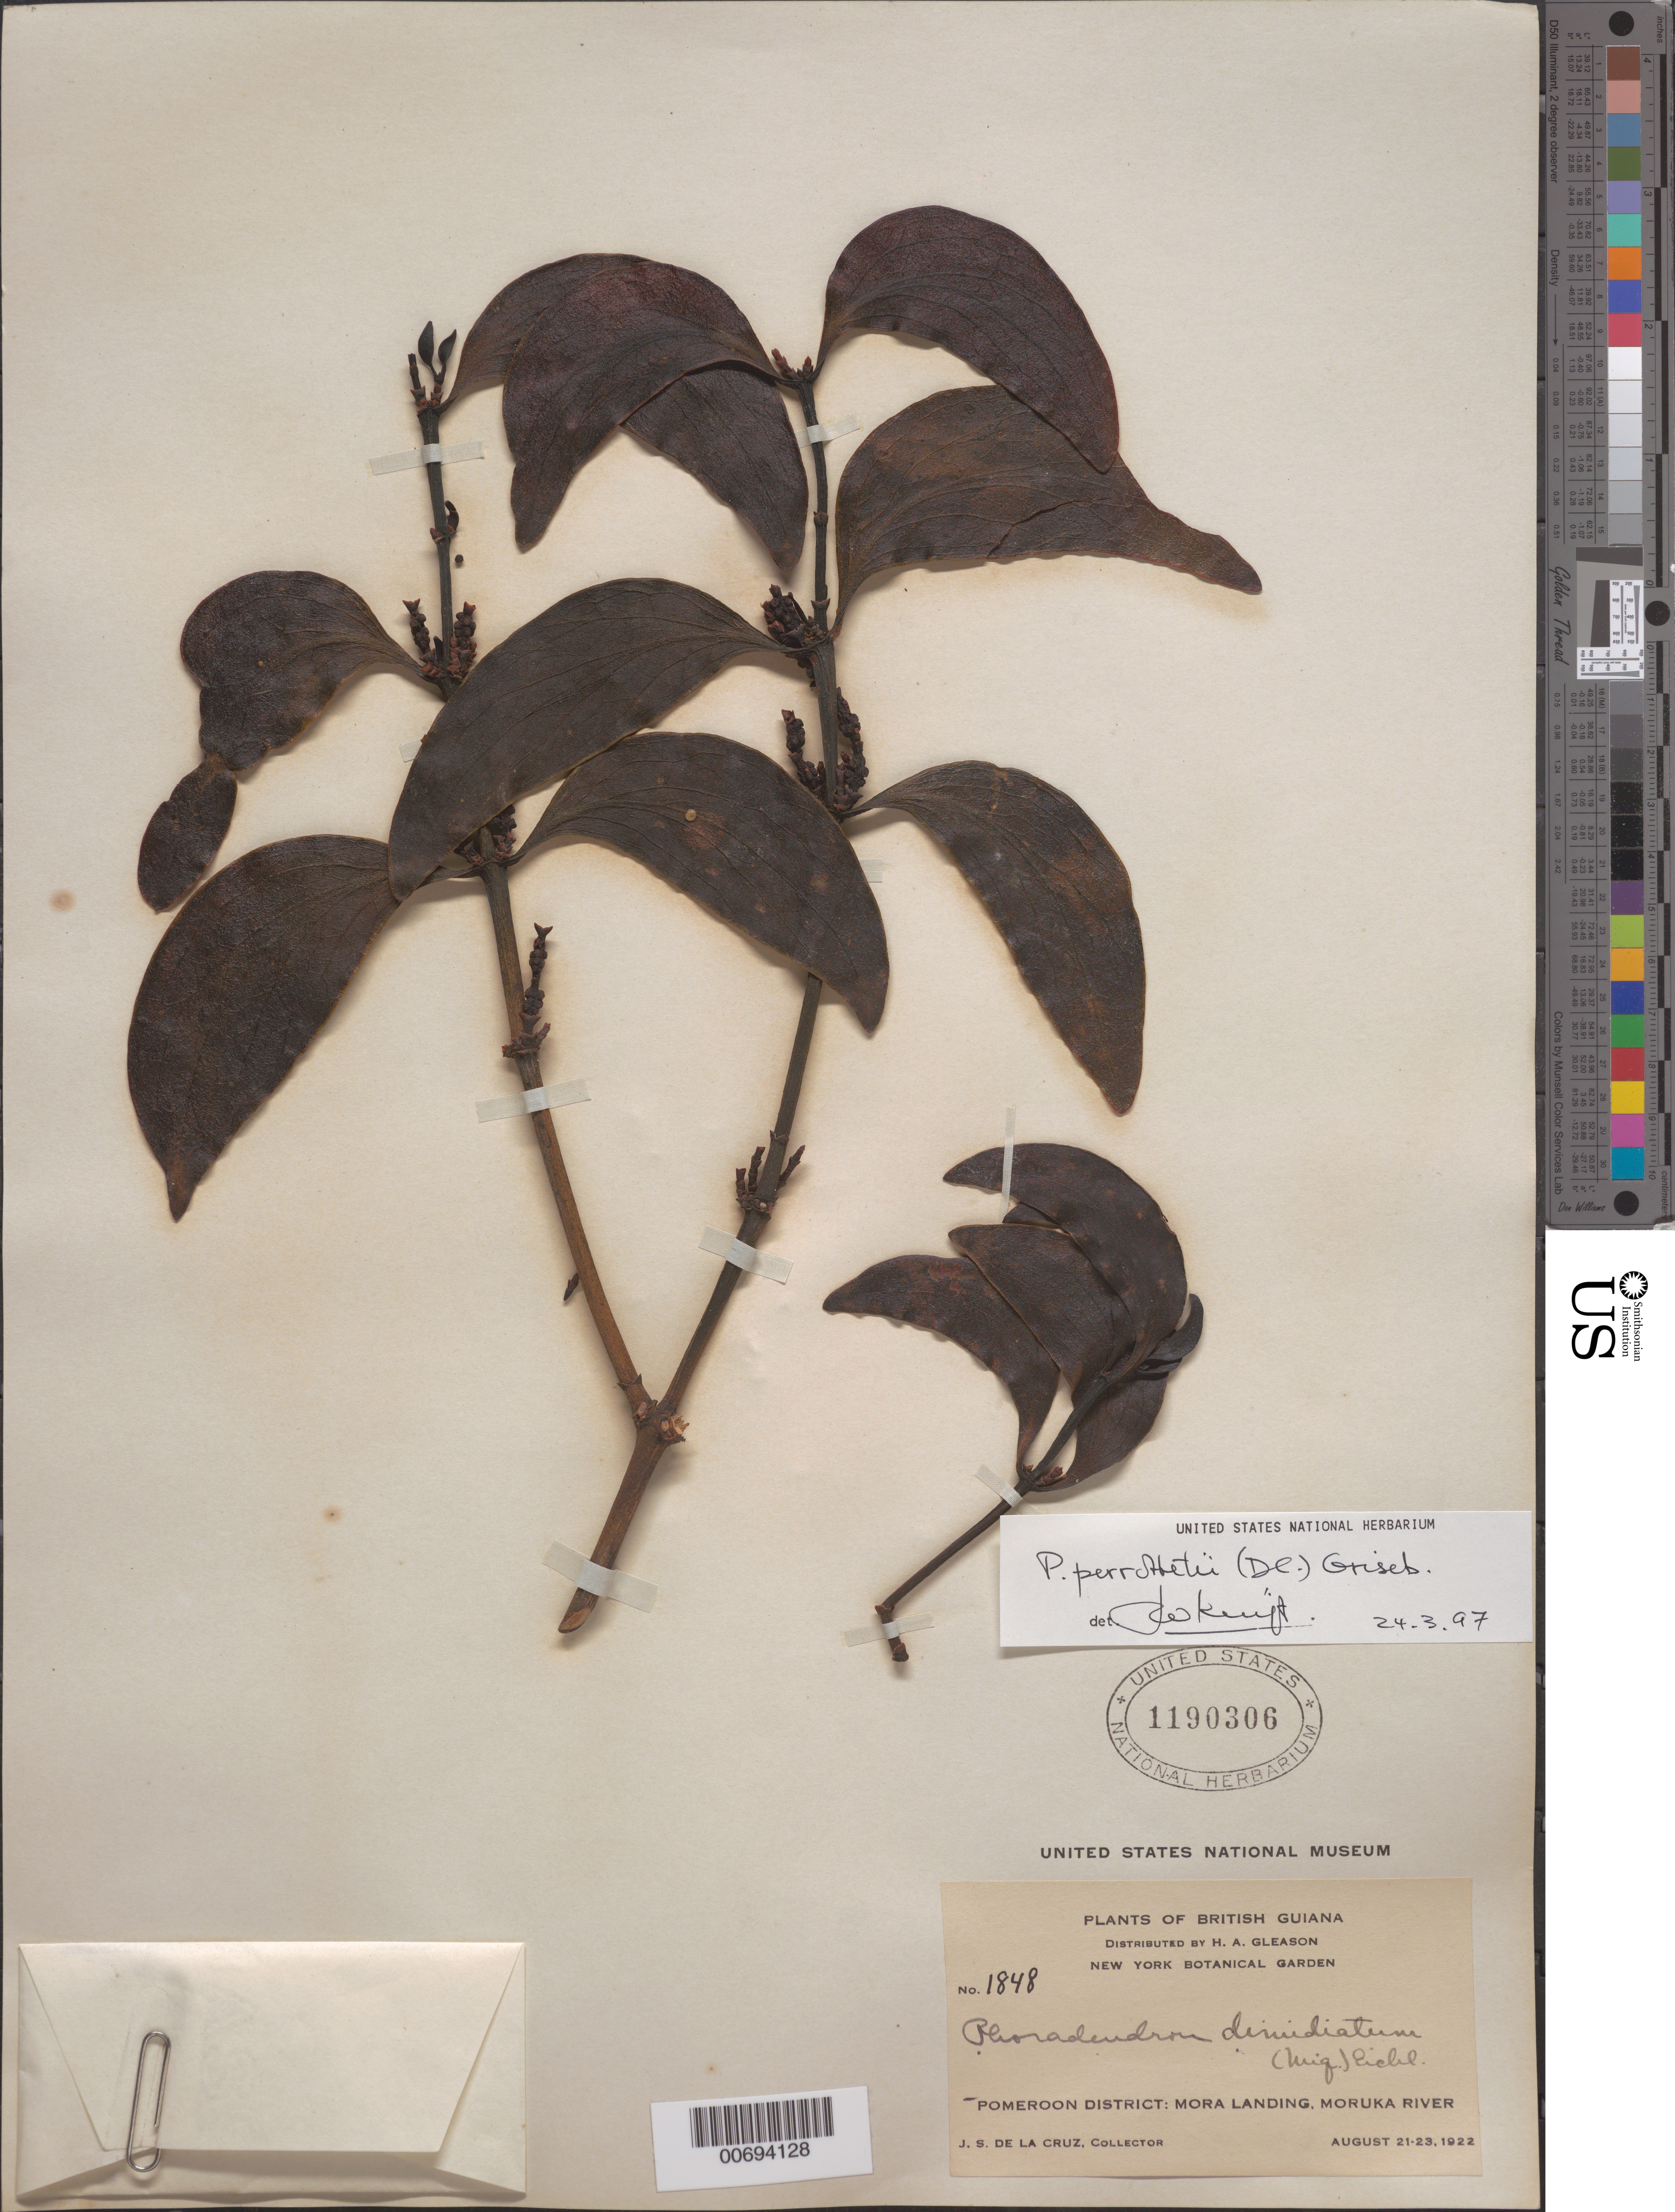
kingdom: Plantae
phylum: Tracheophyta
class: Magnoliopsida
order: Santalales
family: Viscaceae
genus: Phoradendron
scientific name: Phoradendron perrottetii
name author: (DC.) Eichler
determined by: Kuijt, Job, (CANADA)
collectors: J. S. de la Cruz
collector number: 1848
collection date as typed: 21-Aug-22 to 23-Aug-22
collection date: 1922-08-21/1922-08-23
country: Guyana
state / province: Barima-Waini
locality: Mora Landing, Moruka R., Pomeroon Dist.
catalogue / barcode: US 1190306